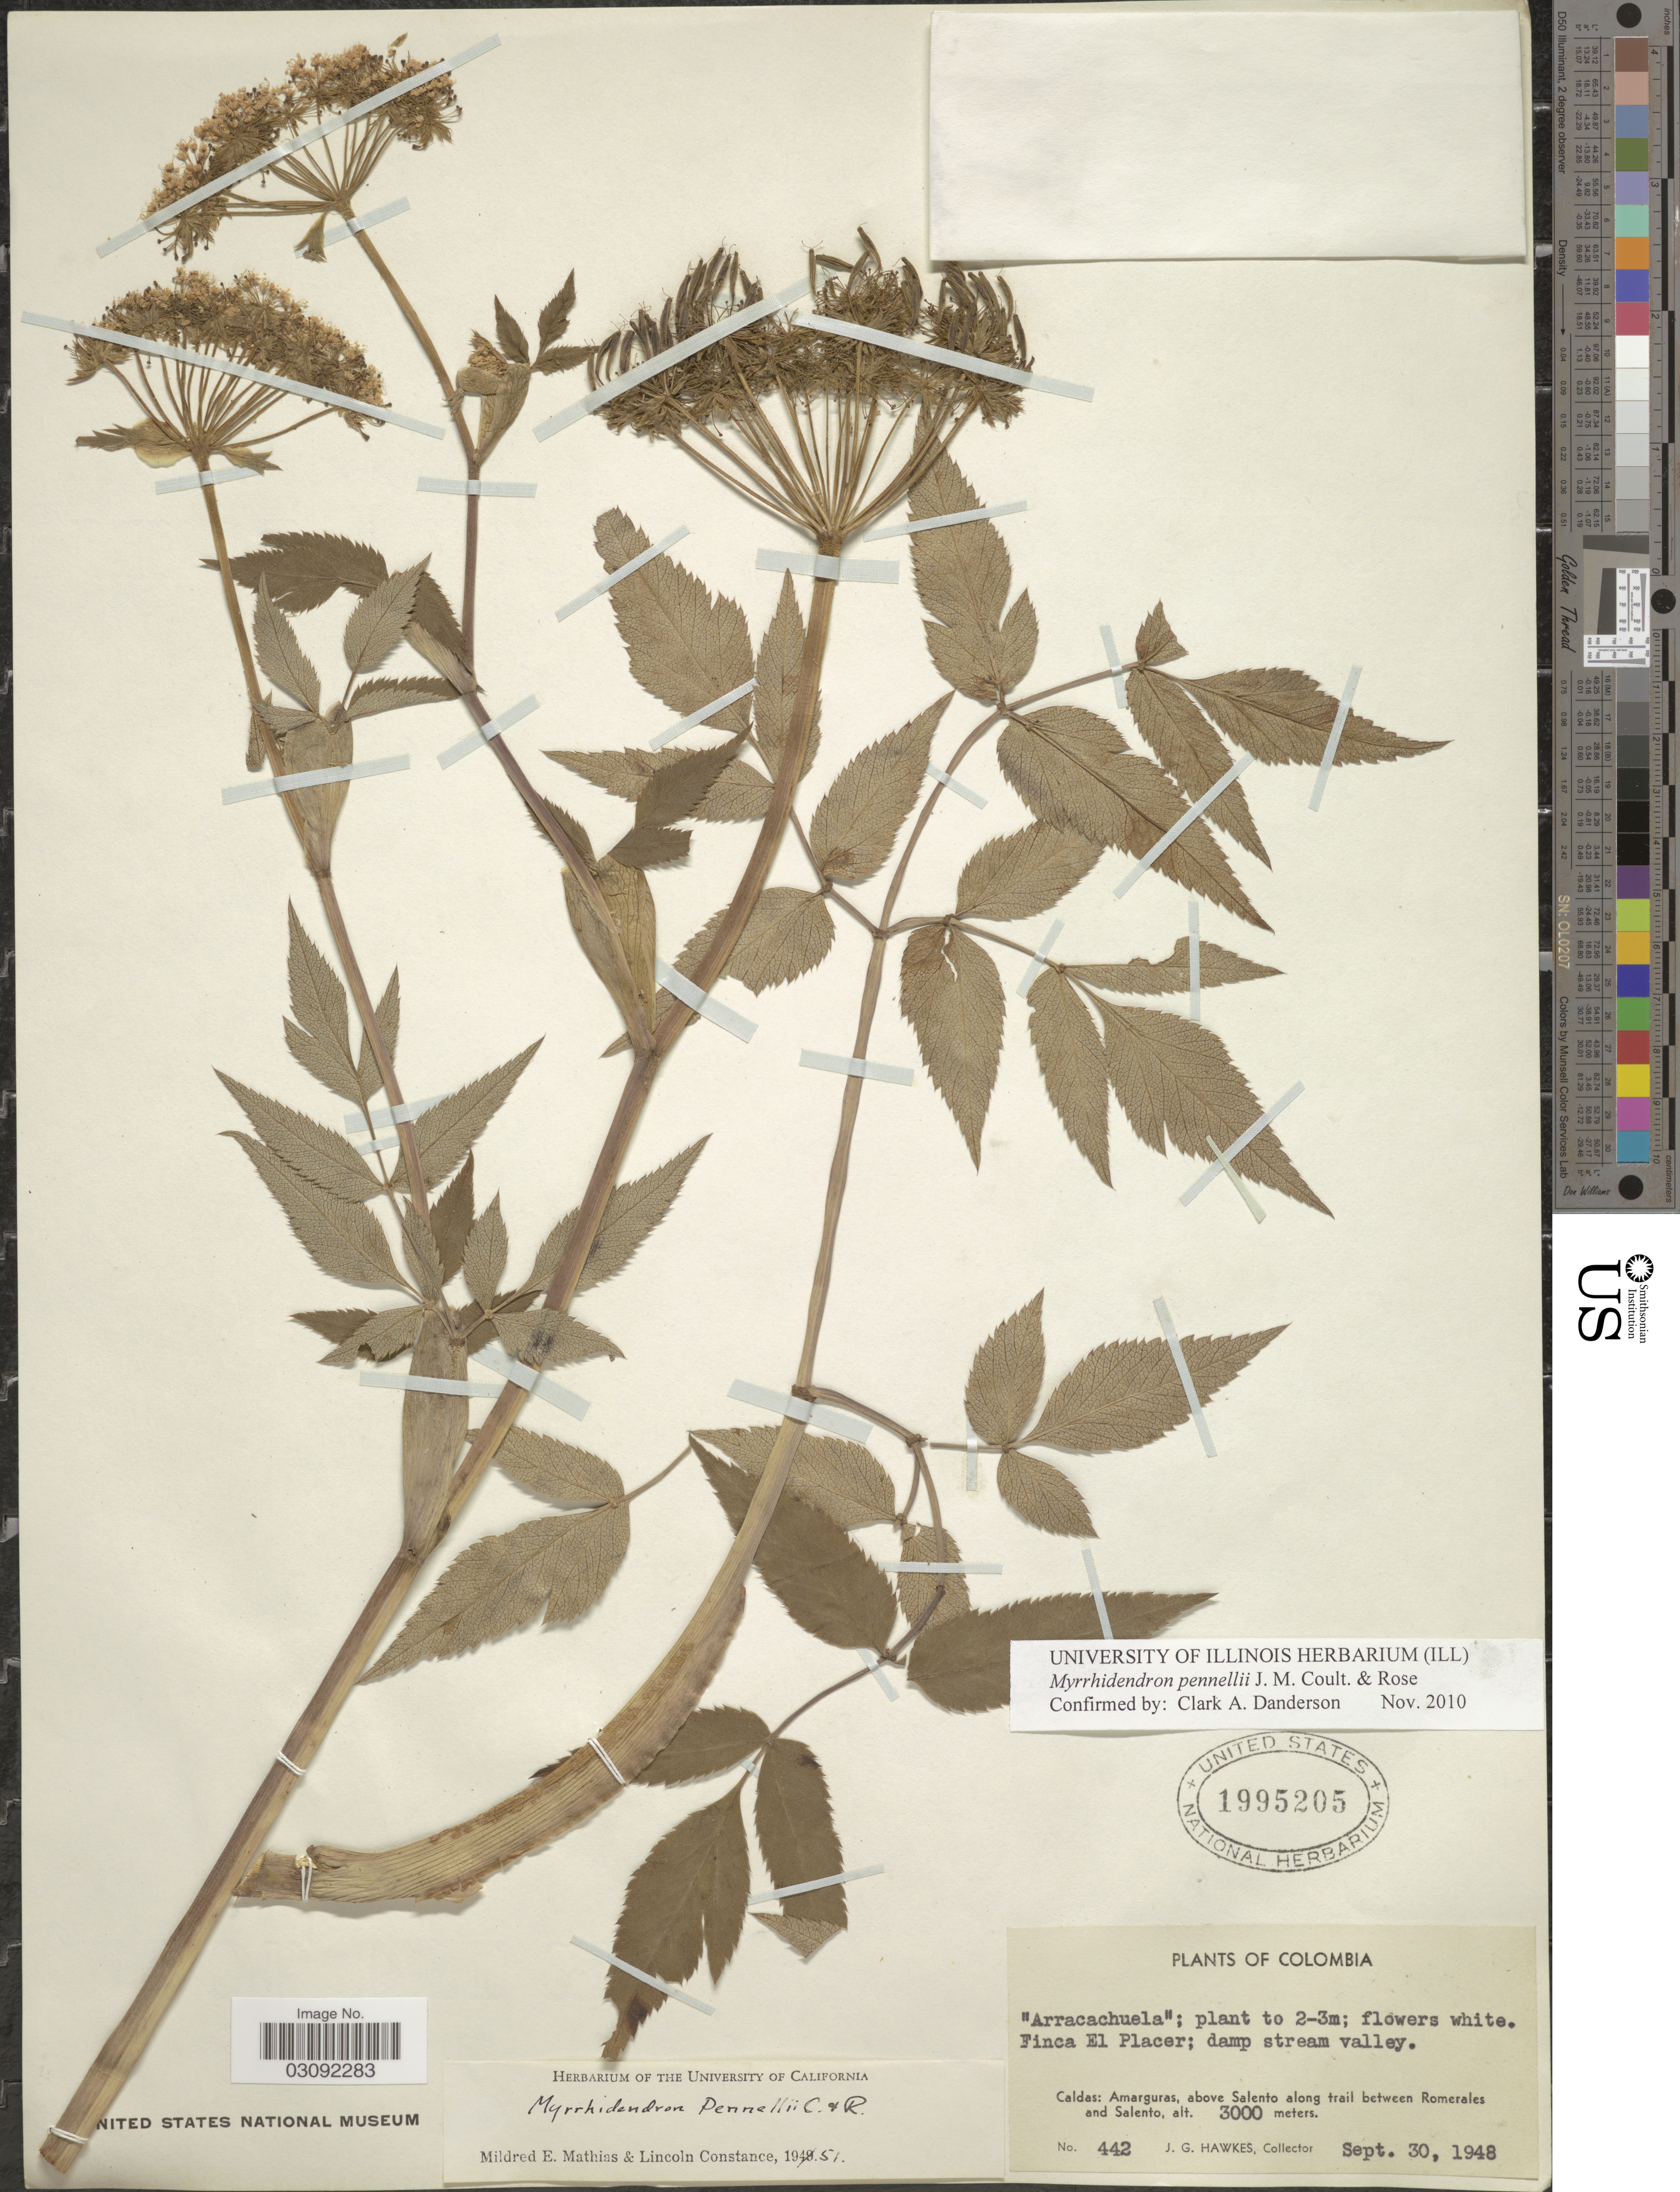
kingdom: Plantae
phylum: Tracheophyta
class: Magnoliopsida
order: Apiales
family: Apiaceae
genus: Myrrhidendron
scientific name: Myrrhidendron glaucescens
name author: (Benth.) J.M. Coult. & Rose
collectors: J. Hawkes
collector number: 442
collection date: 1948-09-30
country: Colombia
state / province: Caldas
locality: Amarguas, above Salento along trail between Romerales and Salento. Finca El Placer.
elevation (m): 3000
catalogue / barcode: US 1995205